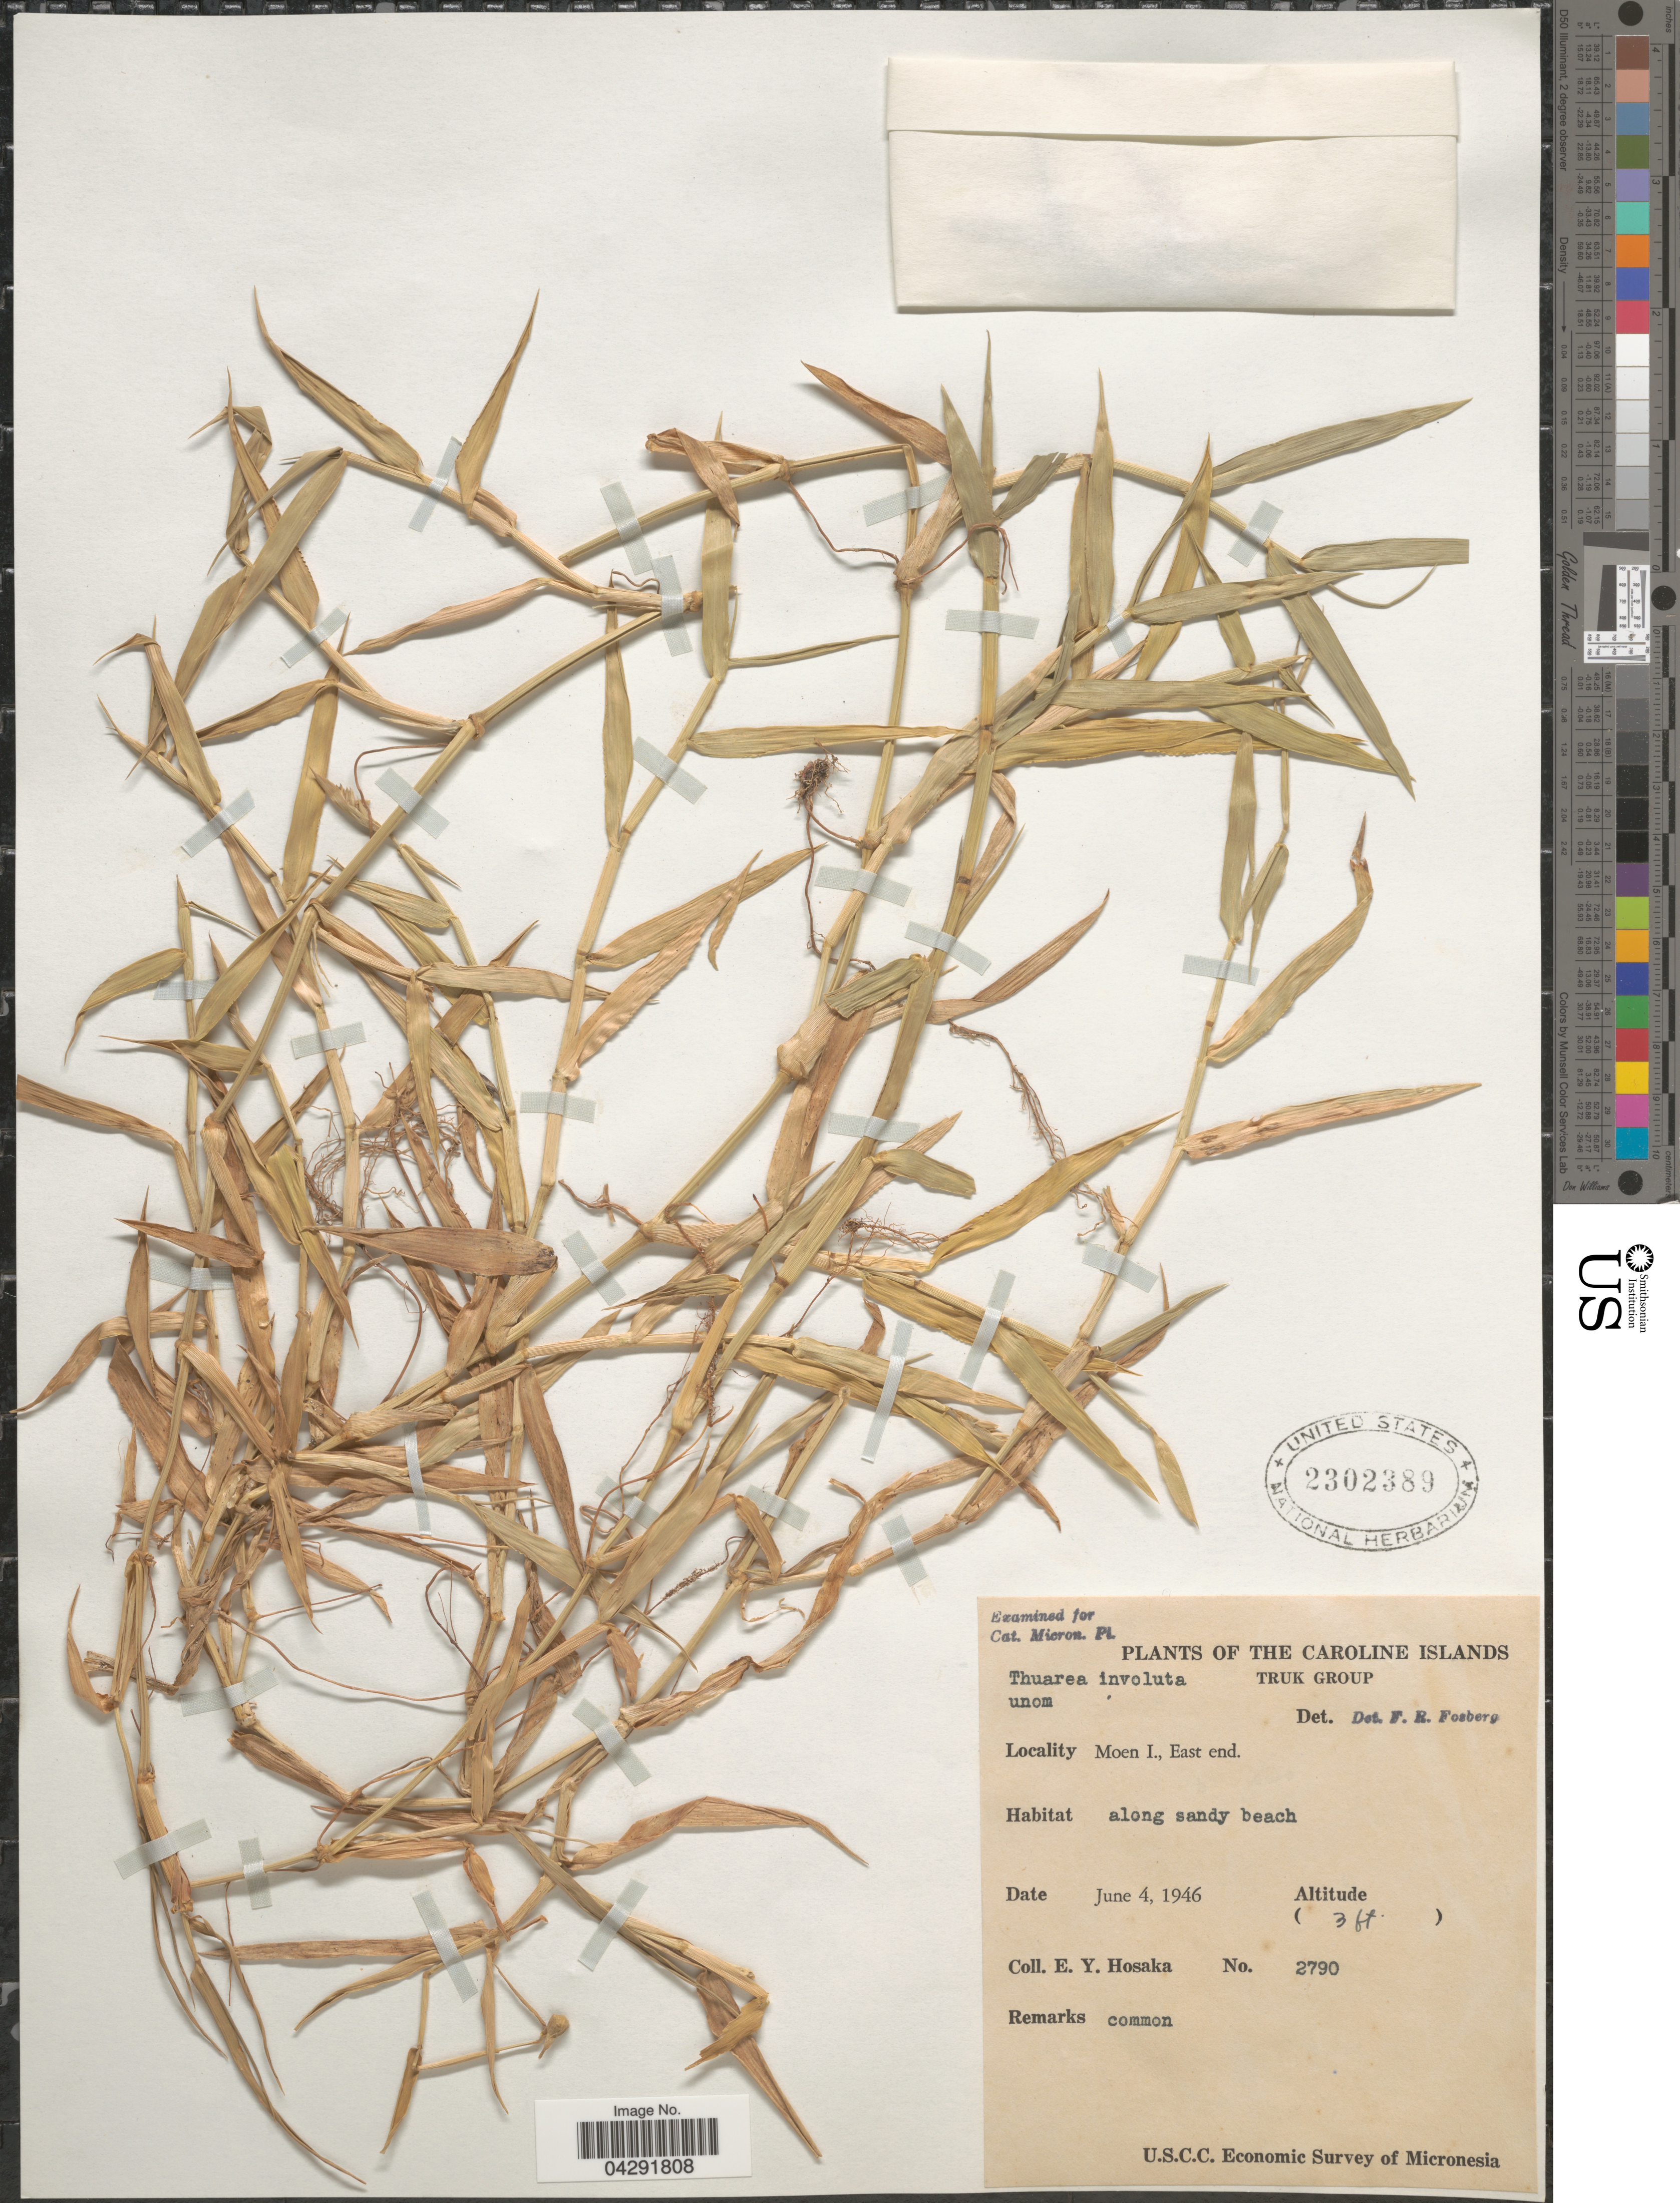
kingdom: Plantae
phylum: Tracheophyta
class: Liliopsida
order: Poales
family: Poaceae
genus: Thuarea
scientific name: Thuarea involuta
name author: (G. Forst.) R. Br. ex Sm.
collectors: E. Y. Hosaka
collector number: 2790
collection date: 1946-06-04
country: Micronesia, Federated States of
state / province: Truk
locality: Caroline Islands. Truk Group. Moen I., East end. Along sandy beach. U.S.C.C. Economic Survey of Micronesia.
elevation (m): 1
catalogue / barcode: US 2302389